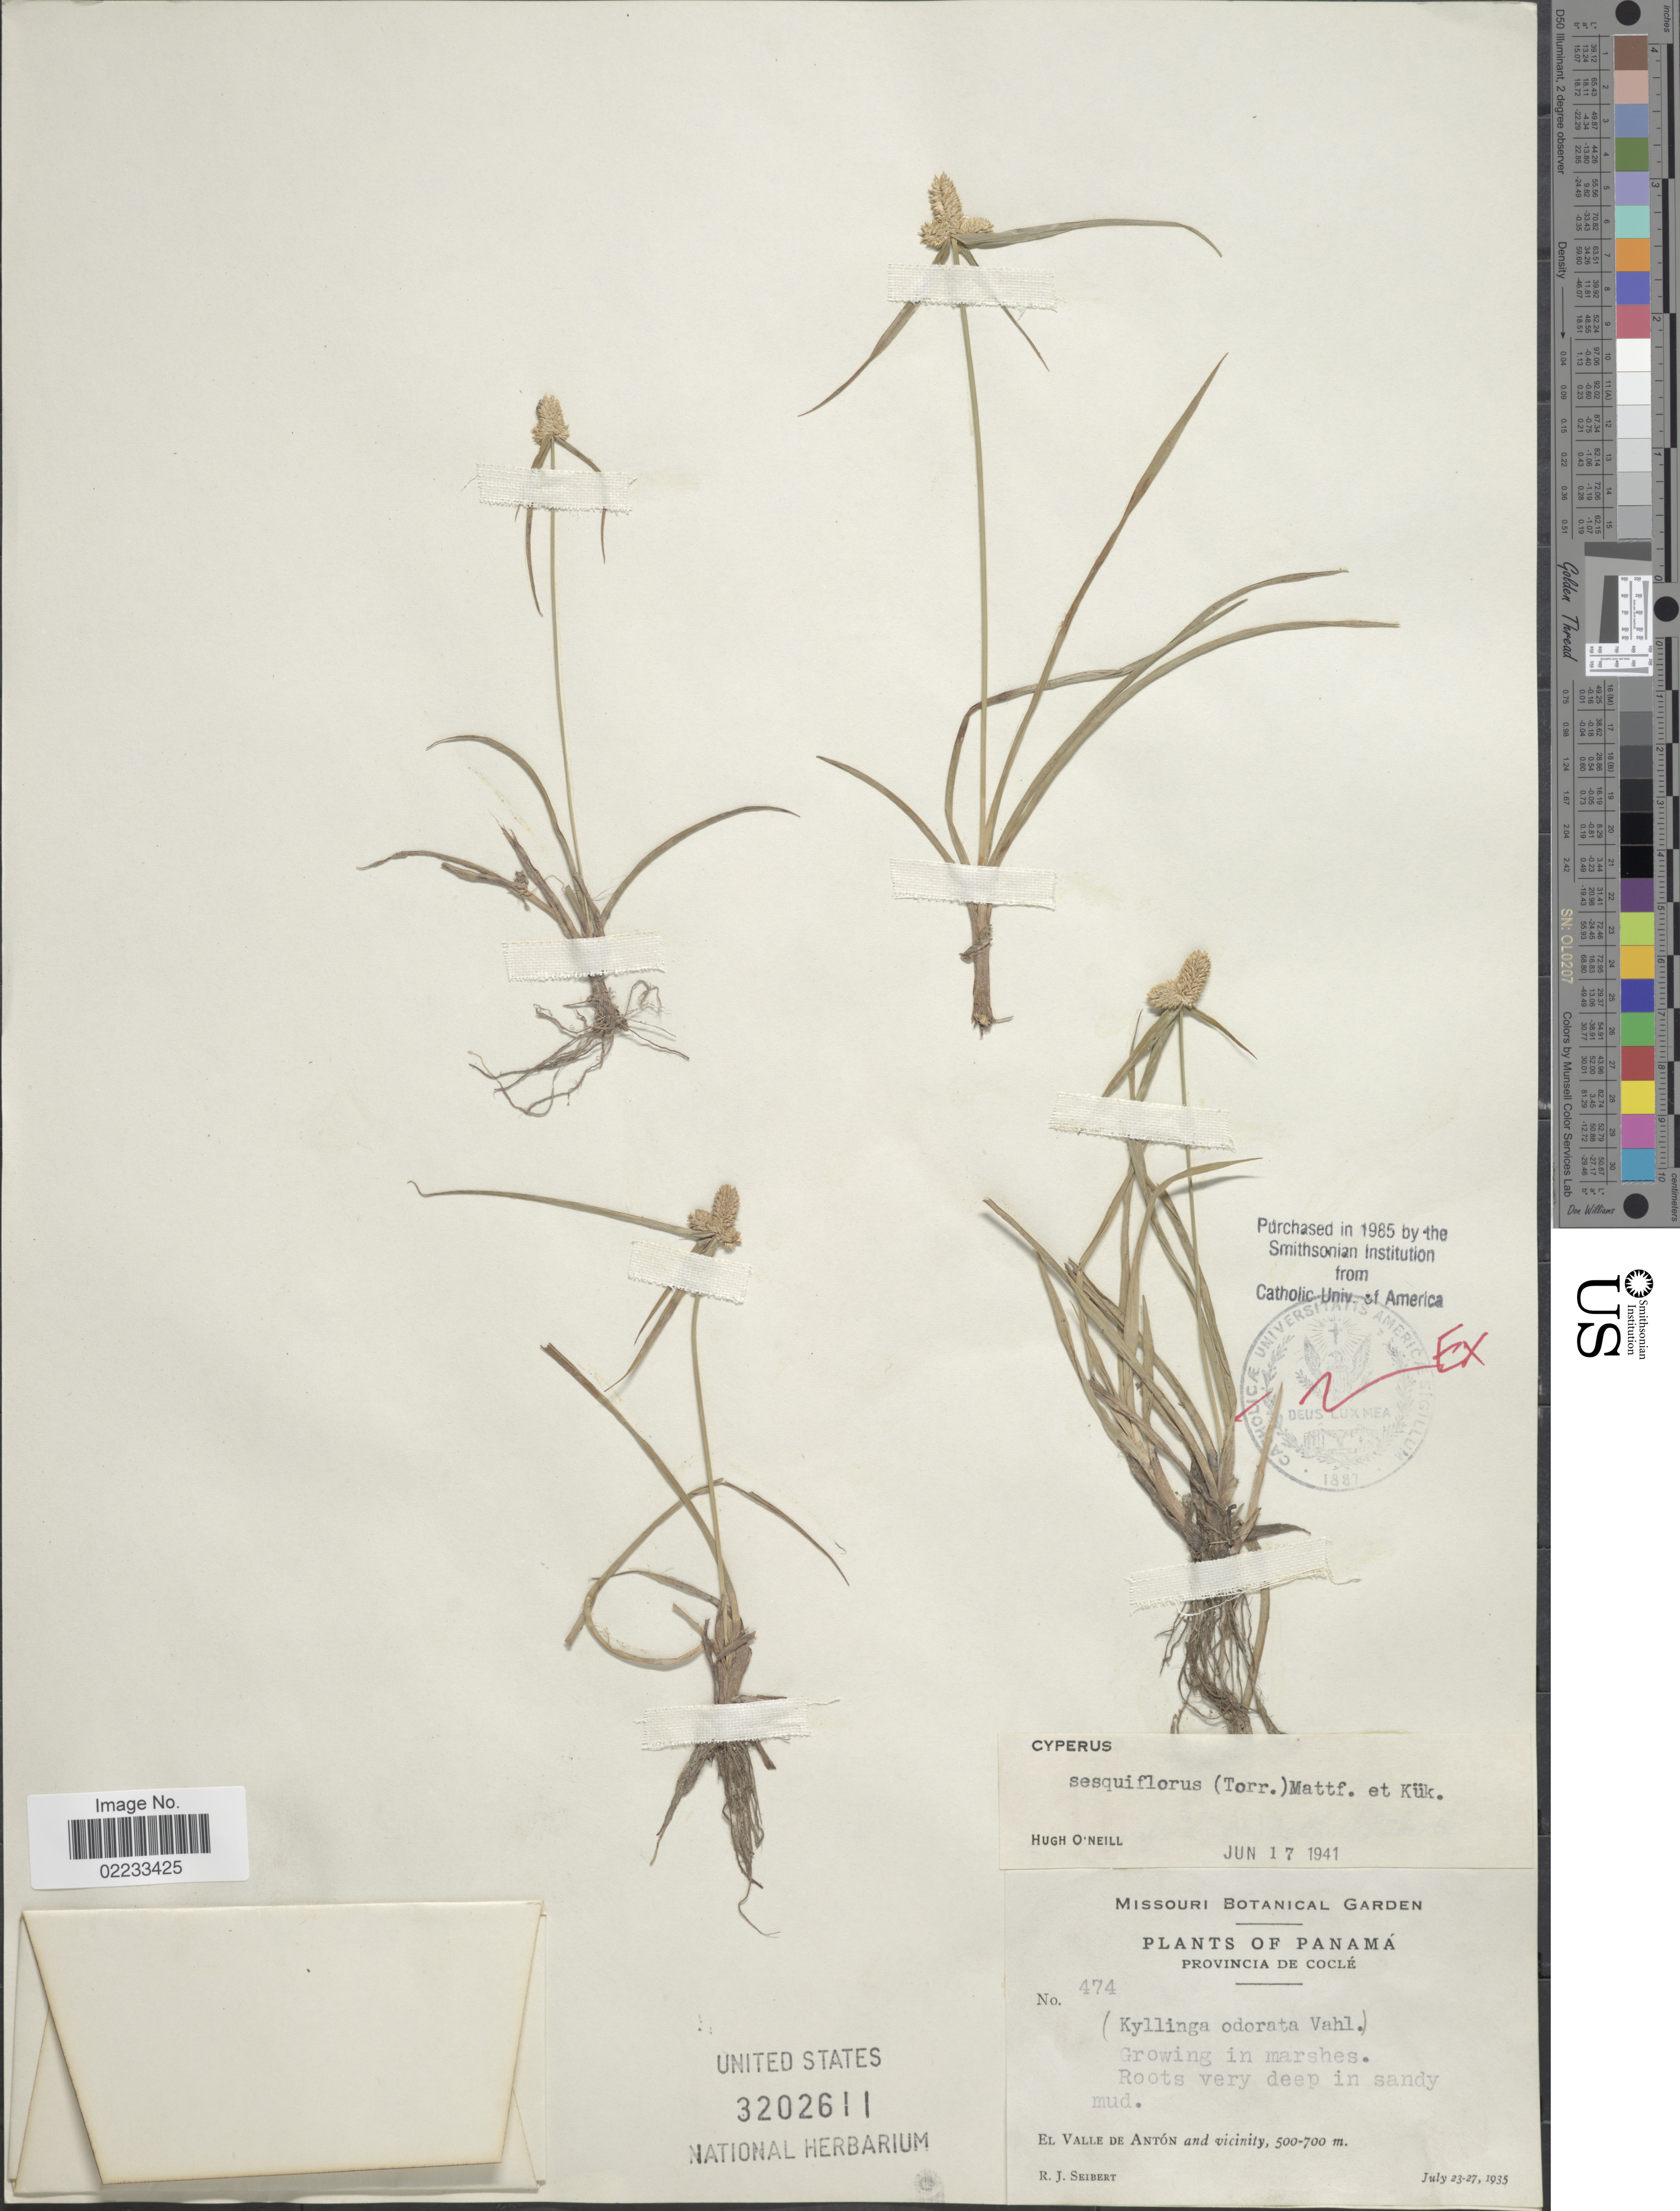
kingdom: Plantae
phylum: Tracheophyta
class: Liliopsida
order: Poales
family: Cyperaceae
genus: Cyperus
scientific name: Cyperus sesquiflorus subsp. sesquiflorus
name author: (Torr.) Mattf. & Kük.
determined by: Strong, M. T., (US), Smithsonian Institution - National Museum of Natural History (UNITED STATES)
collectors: R. J. Seibert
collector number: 474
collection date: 1935-07-23/1935-07-27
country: Panama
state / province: Coclé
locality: El Valle de Anton and vicinity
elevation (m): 500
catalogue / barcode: US 3202611